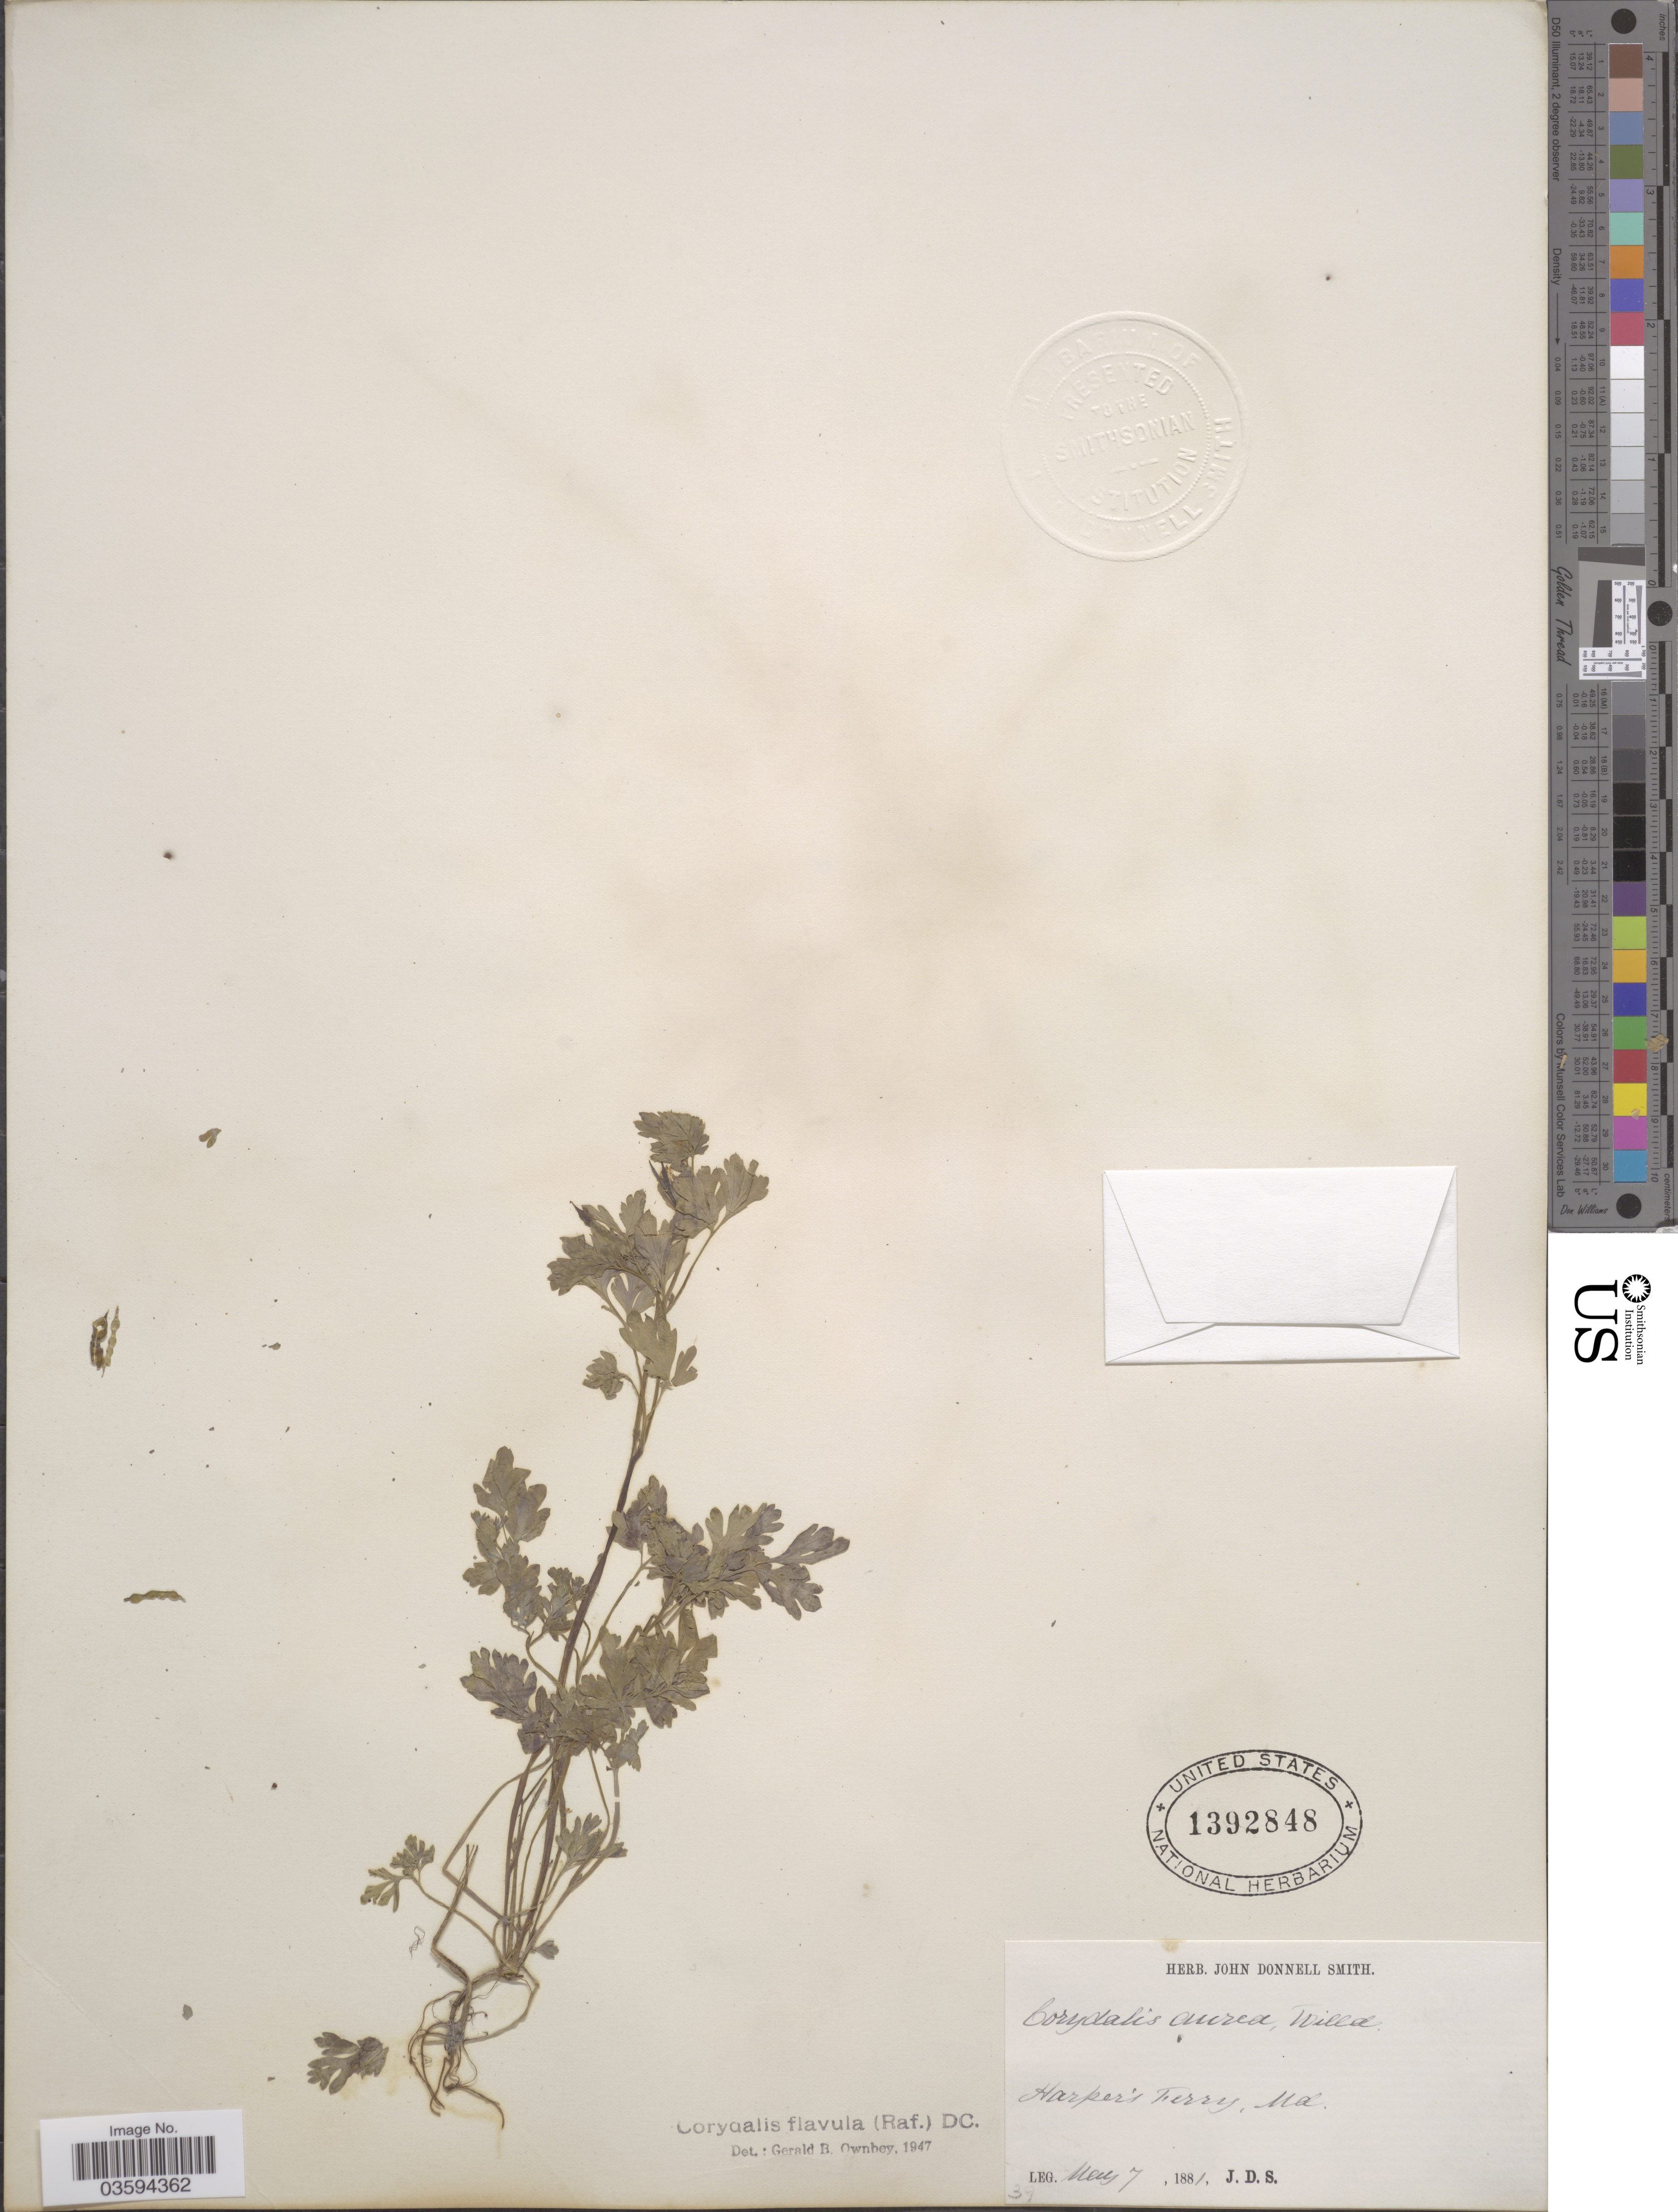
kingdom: Plantae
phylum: Tracheophyta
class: Magnoliopsida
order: Ranunculales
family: Papaveraceae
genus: Corydalis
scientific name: Corydalis flavula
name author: (Raf.) DC.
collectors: J. Donnell Smith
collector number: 39?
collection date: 1881-05-07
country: United States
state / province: Maryland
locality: Harper's Ferry.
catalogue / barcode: US 1392848